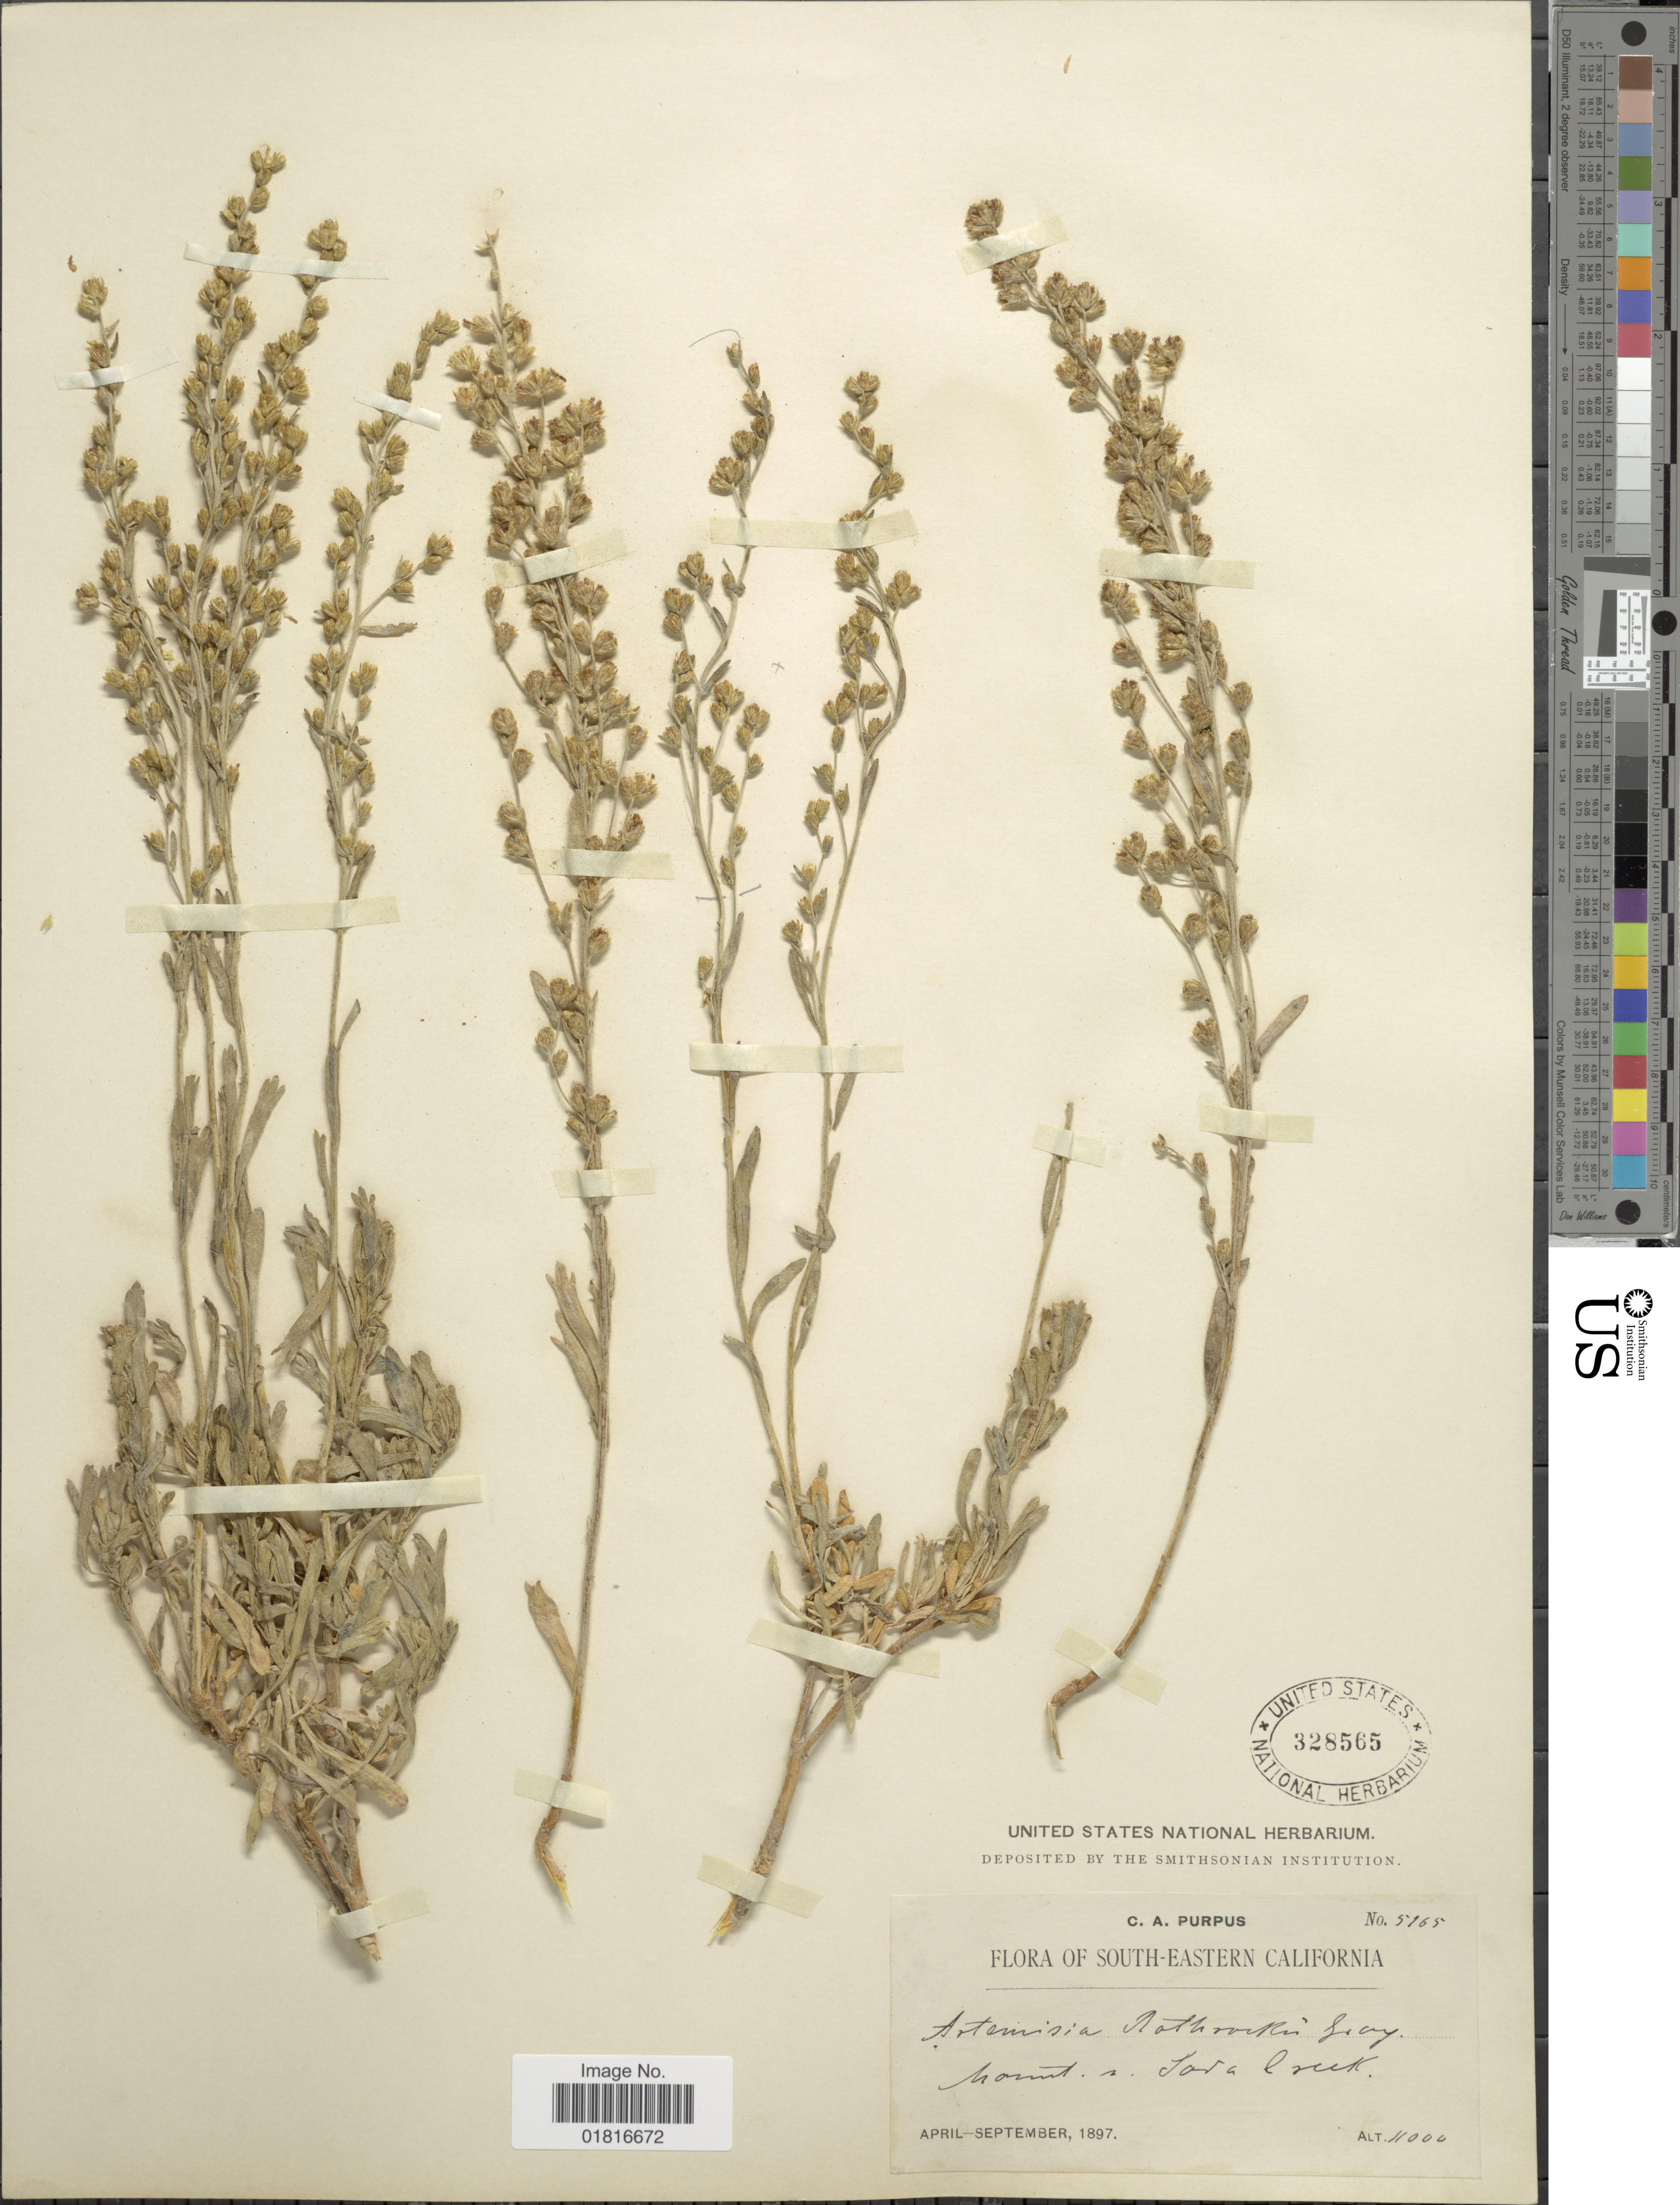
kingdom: Plantae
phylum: Tracheophyta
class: Magnoliopsida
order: Asterales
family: Asteraceae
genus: Artemisia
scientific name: Artemisia rothrockii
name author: A. Gray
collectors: C. A. Purpus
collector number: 5165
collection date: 1897-04/1897-08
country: United States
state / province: California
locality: South-Eastern California, Mount. Soda Creek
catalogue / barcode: US 328565